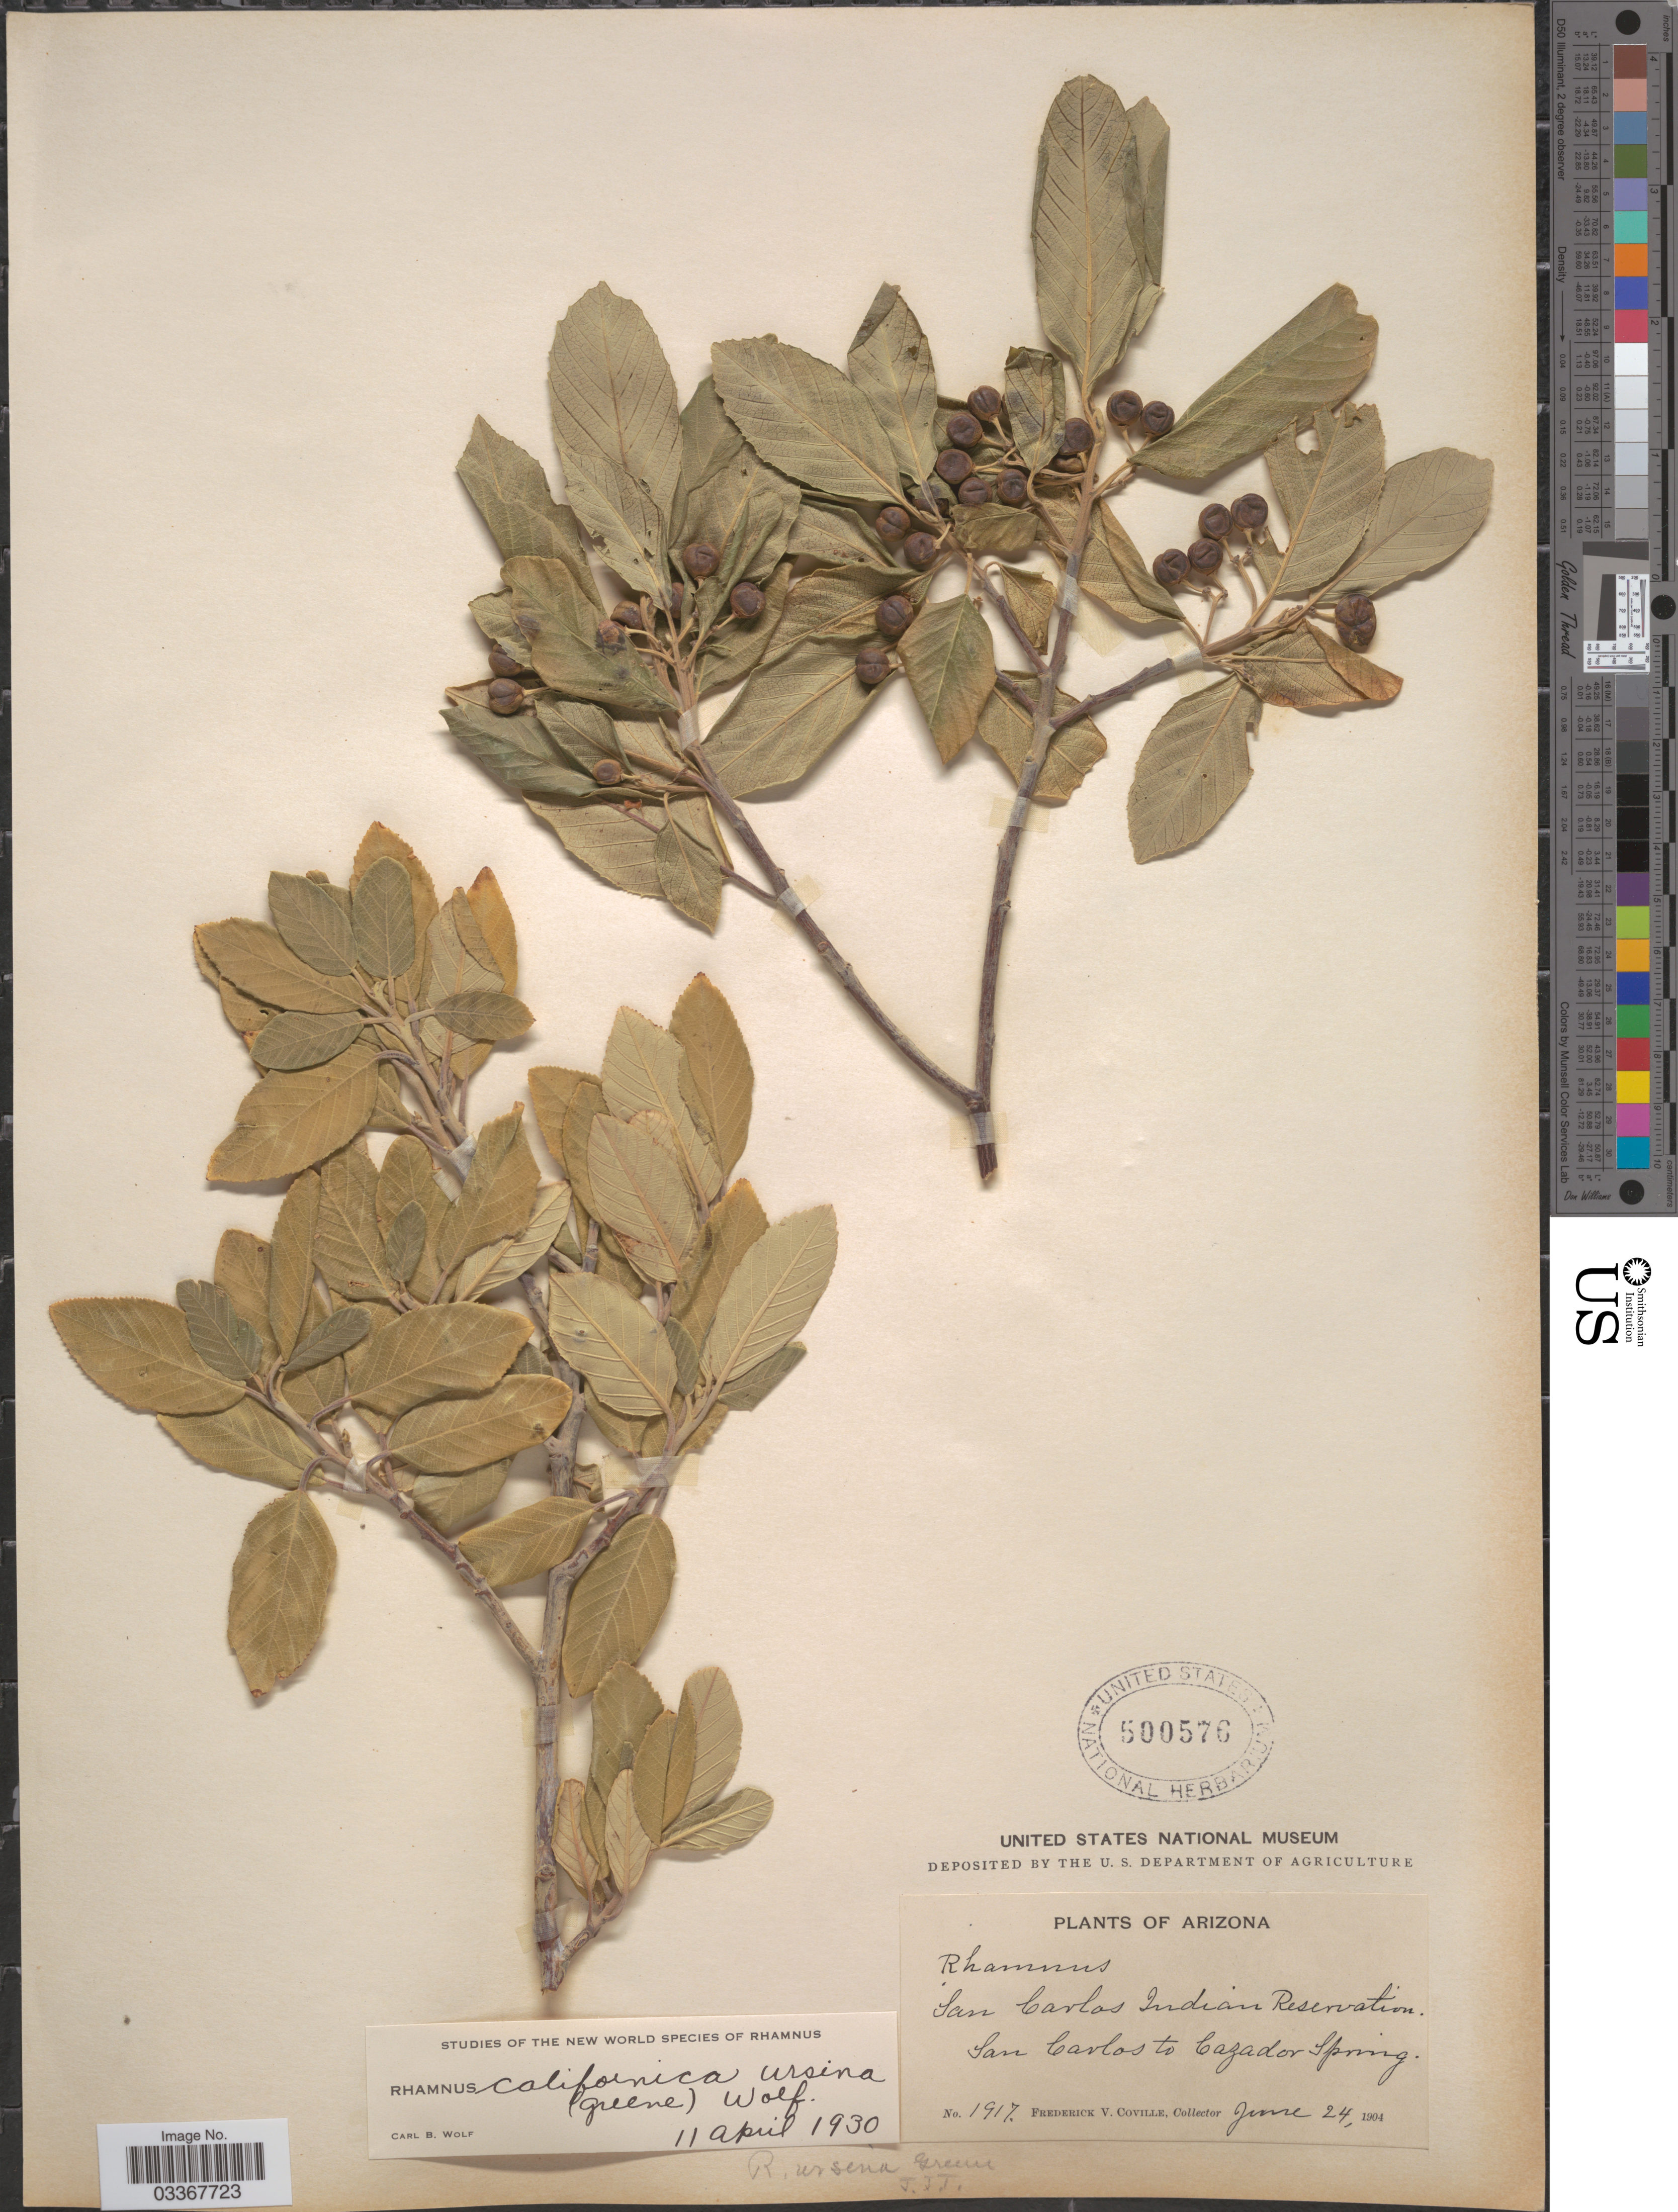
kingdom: Plantae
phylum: Tracheophyta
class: Magnoliopsida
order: Rosales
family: Rhamnaceae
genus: Frangula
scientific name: Frangula californica subsp. ursina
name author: (Greene) Kartesz & Gandhi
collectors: F. V. Coville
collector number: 1917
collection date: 1904-06-24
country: United States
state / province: Arizona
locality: San Carlos Indian Reservation, San Carlos to Cazador Spring.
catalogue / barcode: US 500576